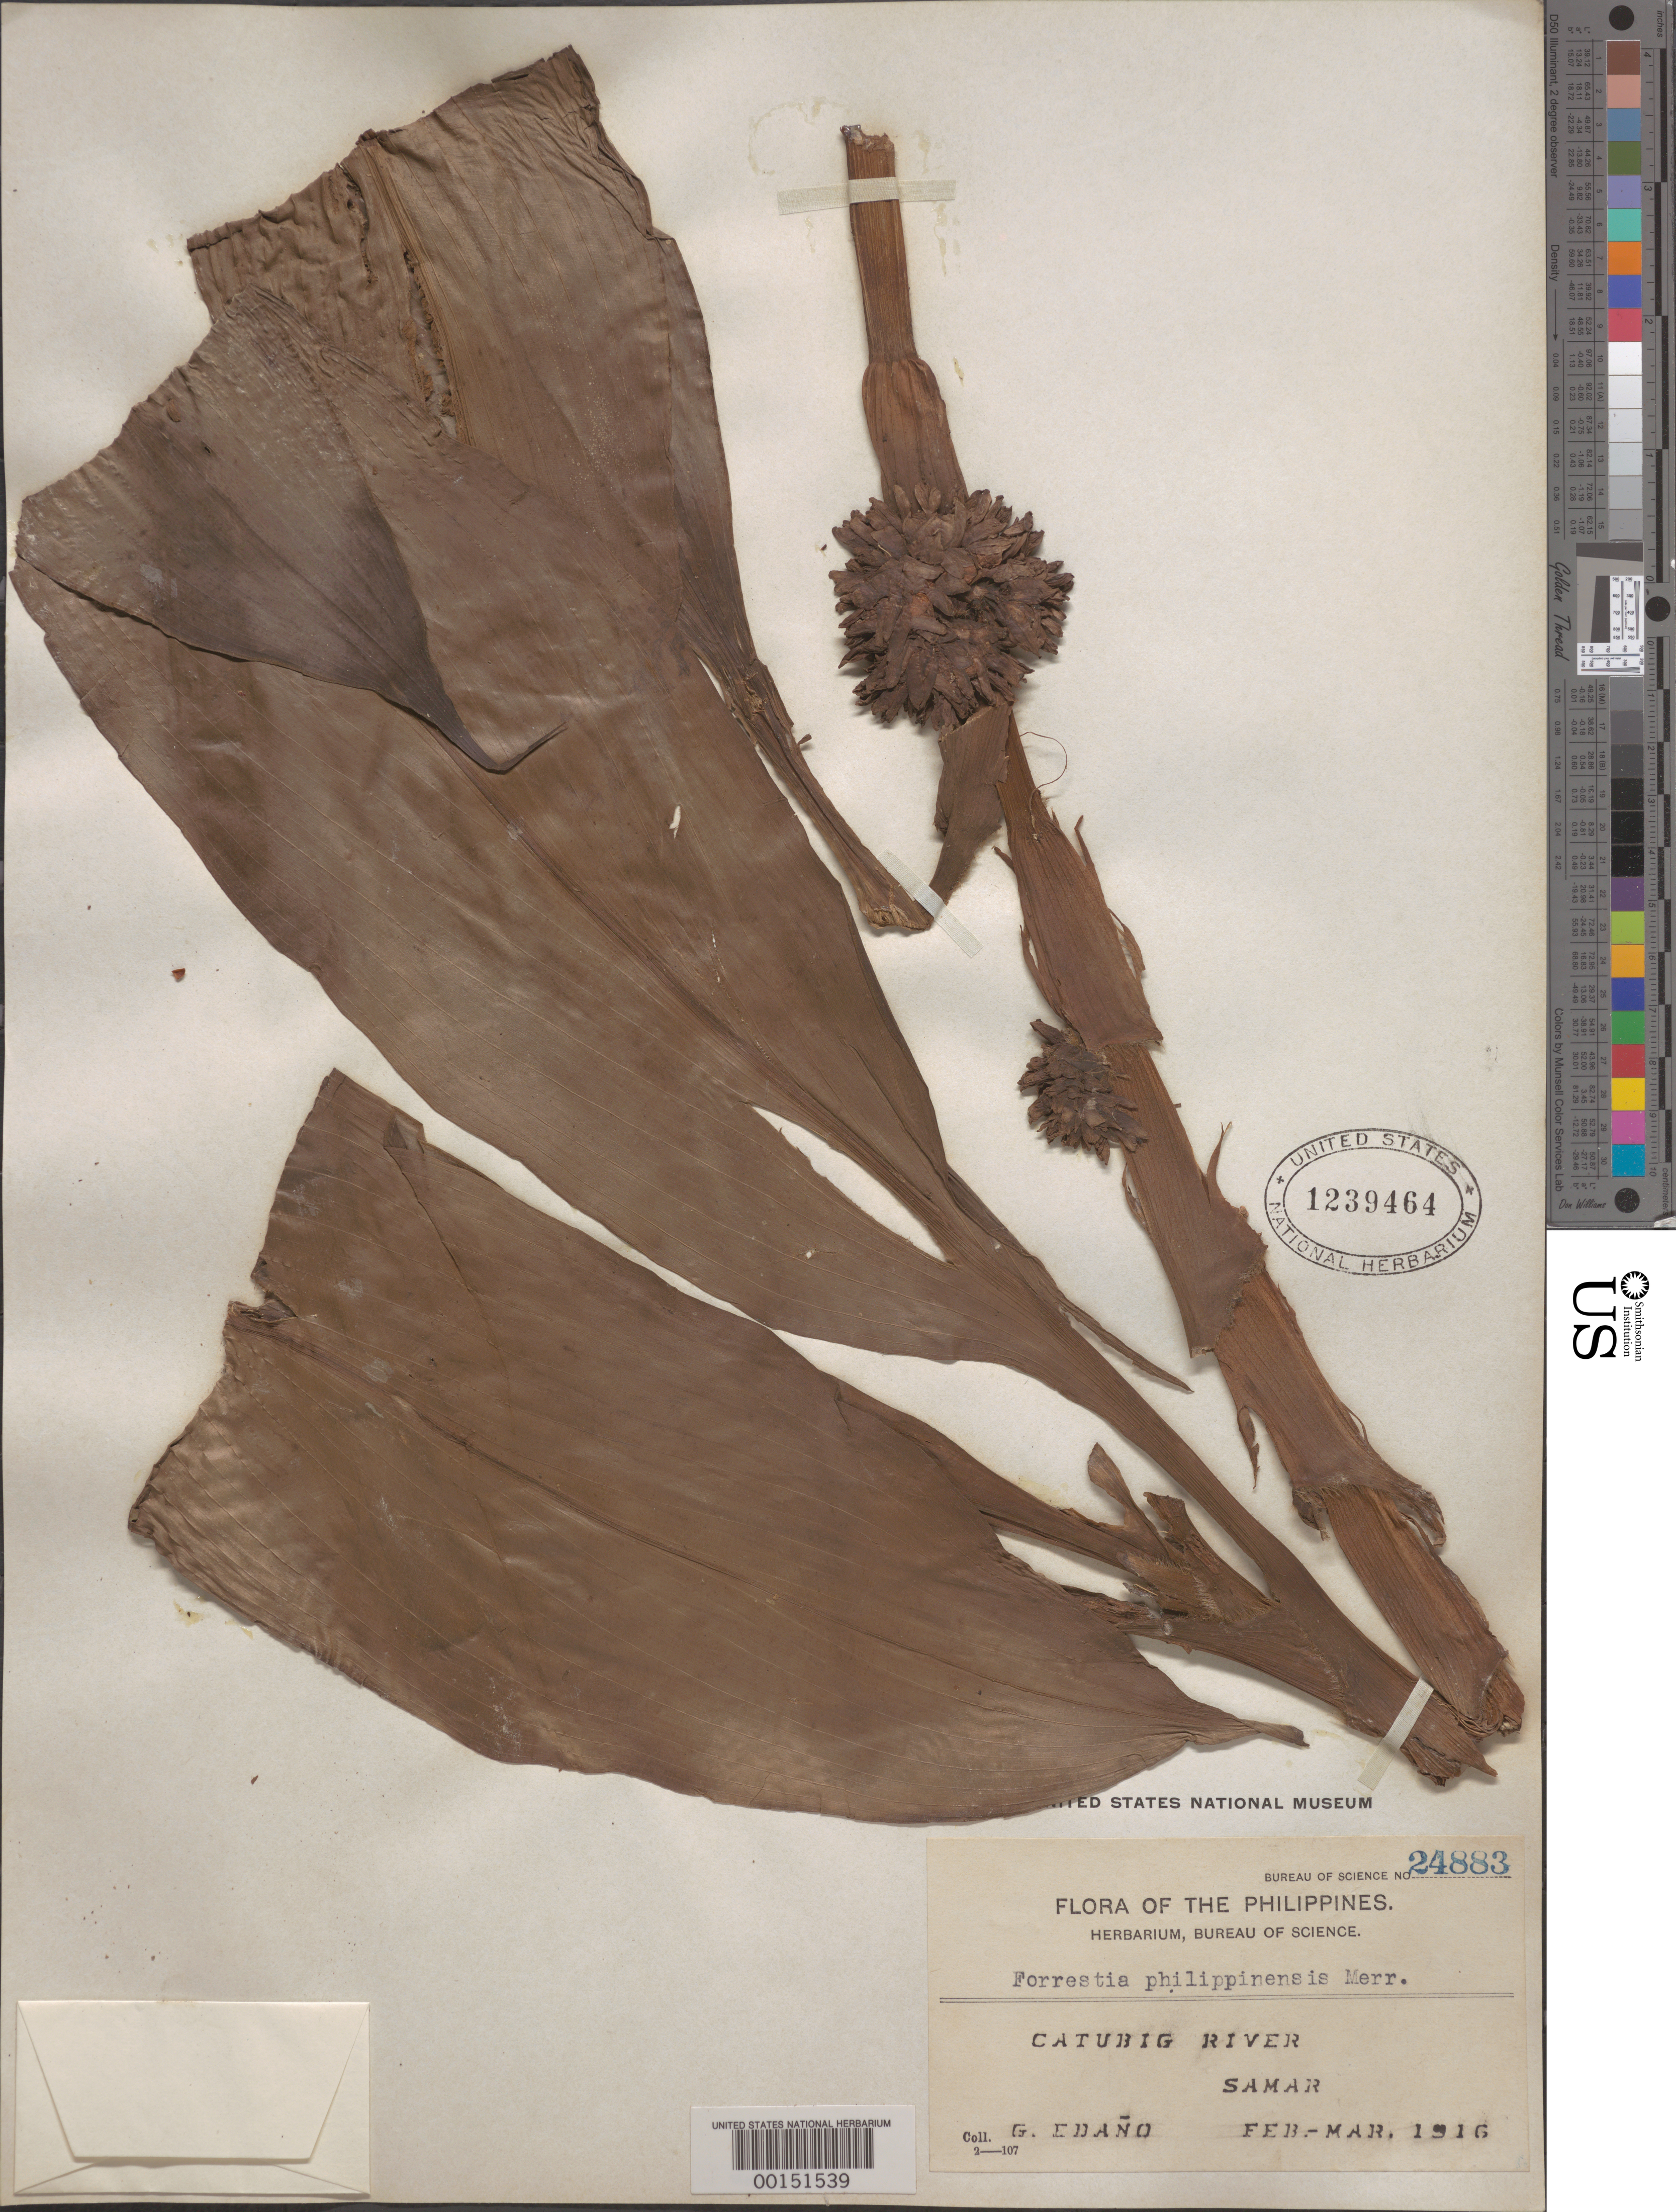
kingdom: Plantae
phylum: Tracheophyta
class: Liliopsida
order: Commelinales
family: Commelinaceae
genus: Amischotolype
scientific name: Amischotolype hispida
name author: (A. Rich.) D.Y. Hong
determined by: Strong, Mark T., (BOT), Smithsonian Institution - National Museum of Natural History (UNITED STATES)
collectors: G. E. Edaño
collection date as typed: Feb 1916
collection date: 1916-02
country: Philippines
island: Samar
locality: Catubig river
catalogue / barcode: US 1239464